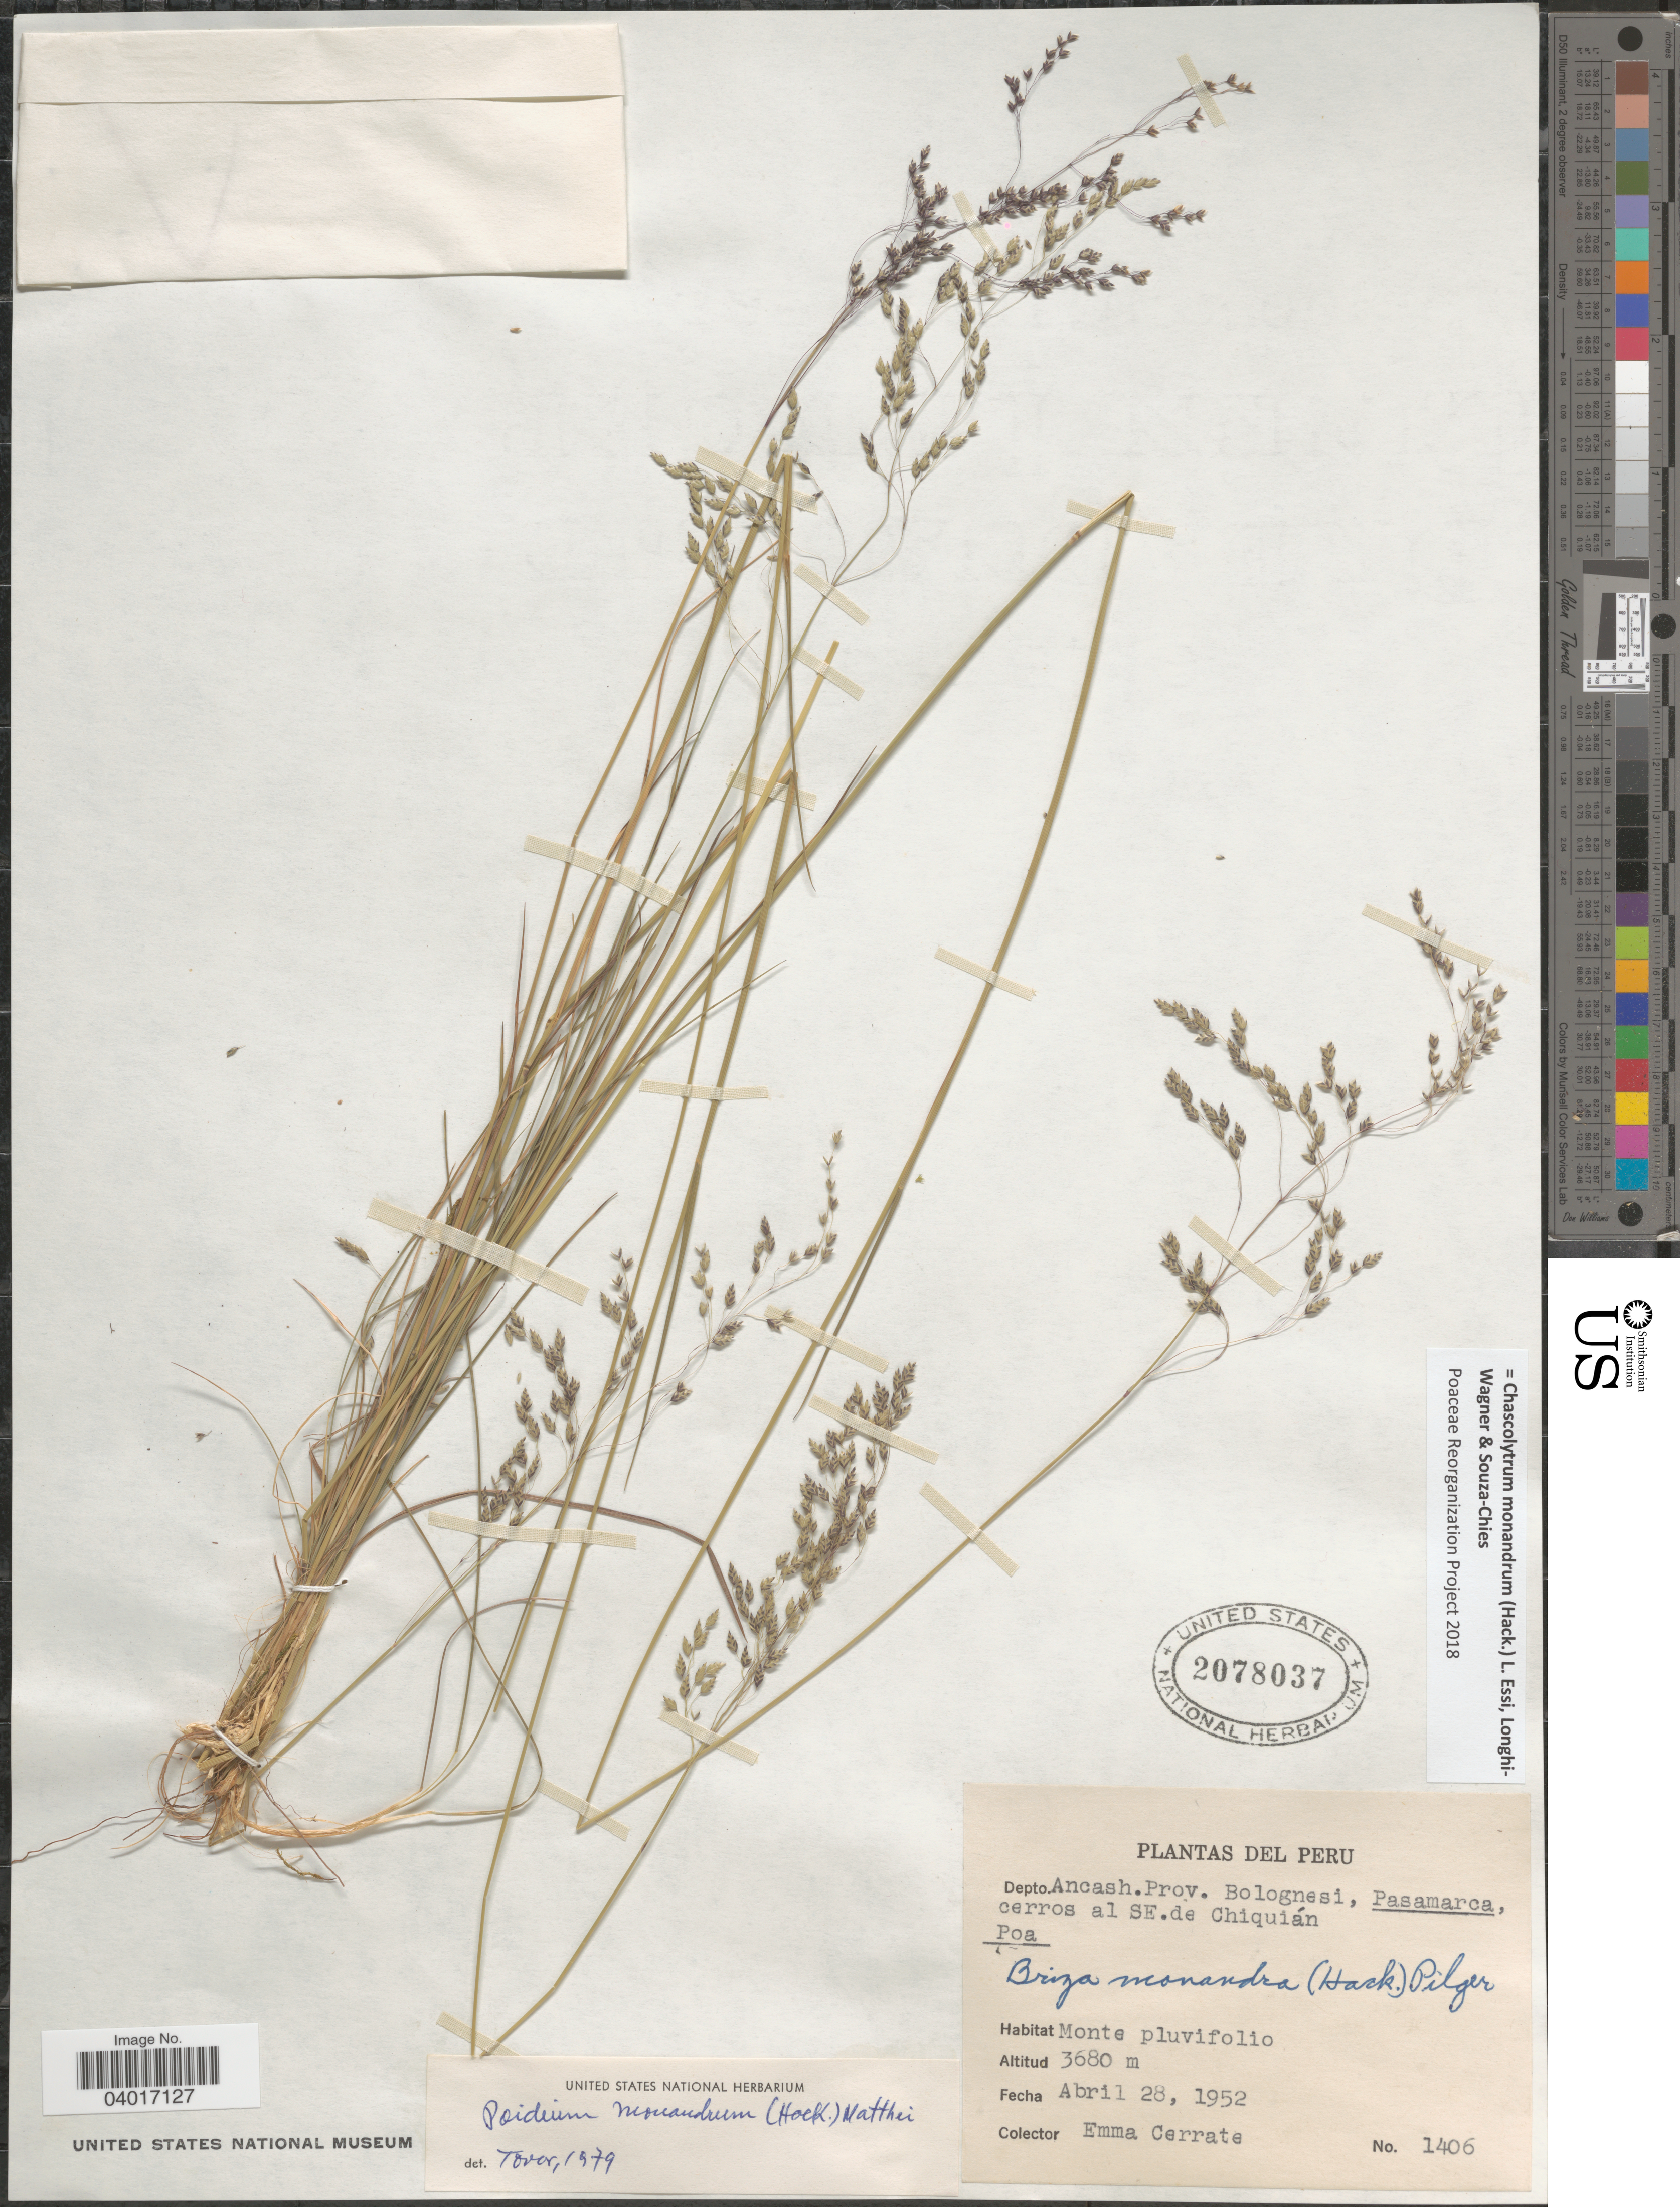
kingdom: Plantae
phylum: Tracheophyta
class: Liliopsida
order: Poales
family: Poaceae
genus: Chascolytrum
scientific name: Chascolytrum monandrum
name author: (Hack.) L. Essi et al.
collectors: E. Cerrate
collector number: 1406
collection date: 1952-12-28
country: Peru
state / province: Ancash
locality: Depto. Ancash. Prov. Bolognesi, Pasamarca, cerros al SE. de Chiquián.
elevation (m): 3680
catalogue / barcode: US 2078037